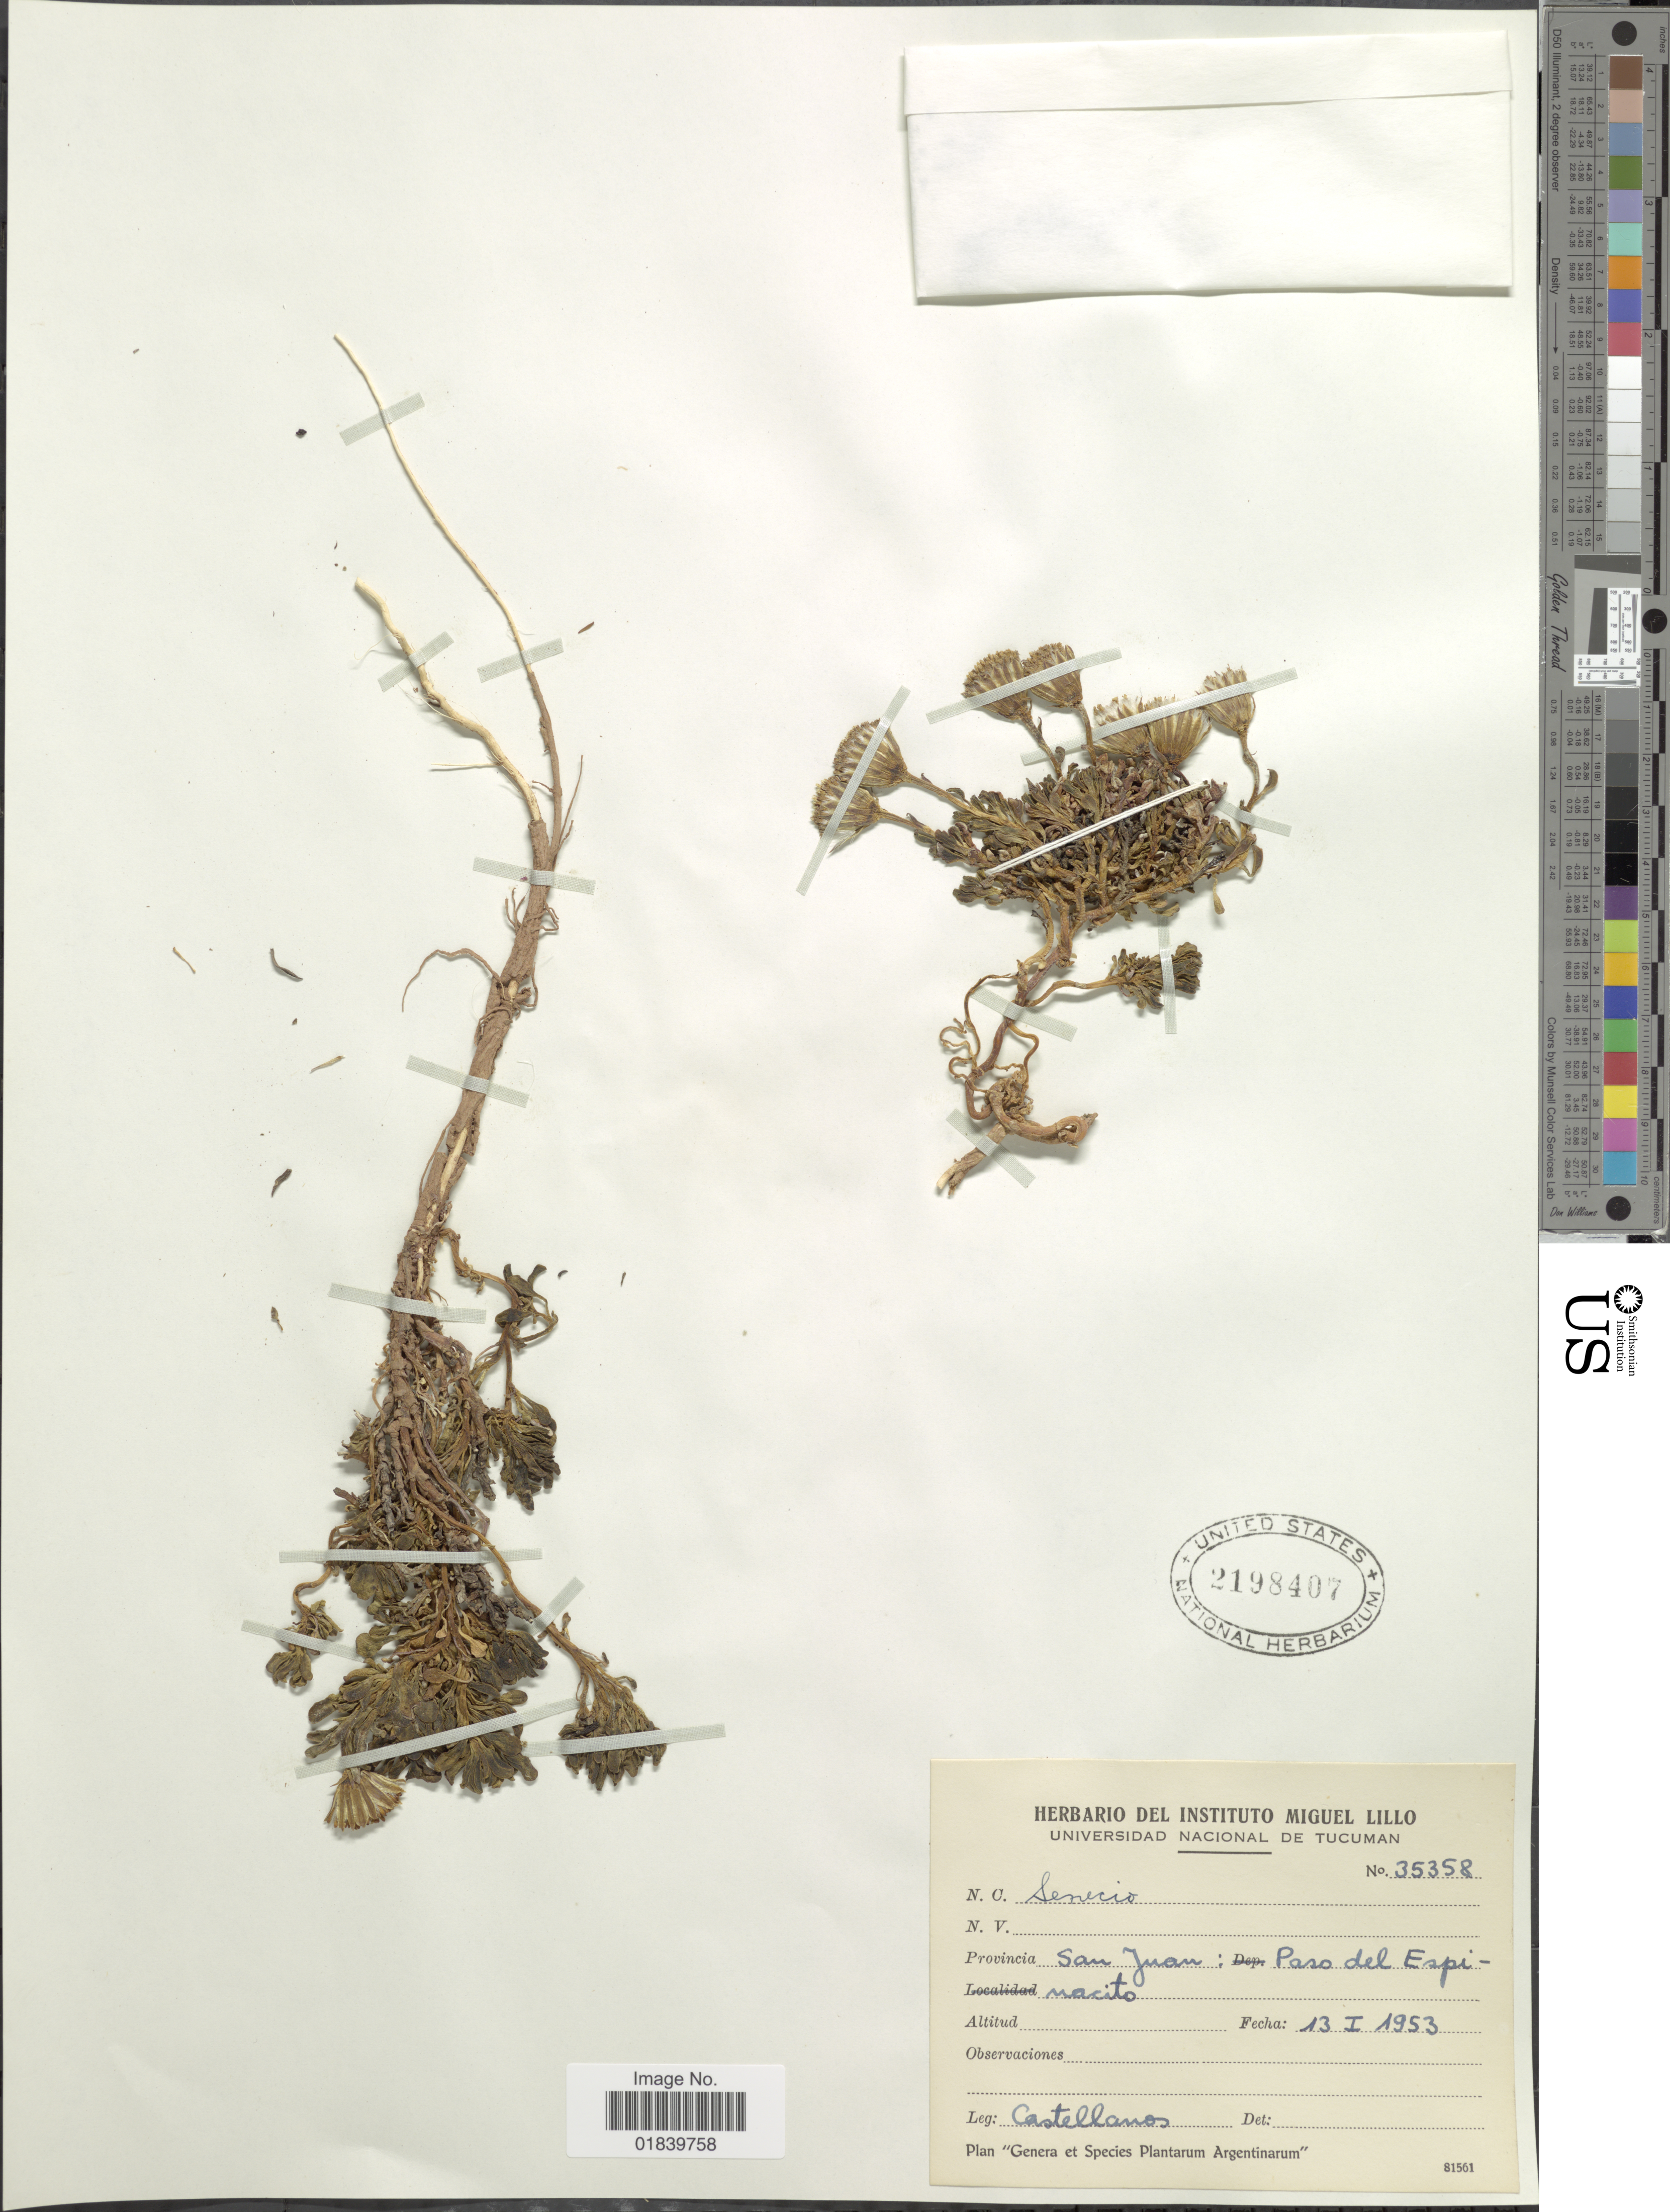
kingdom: Plantae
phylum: Tracheophyta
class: Magnoliopsida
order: Asterales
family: Asteraceae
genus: Senecio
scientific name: Senecio algens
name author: Wedd.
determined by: Salomon, Luciana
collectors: A. Castellanos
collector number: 35358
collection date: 1953-01-13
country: Argentina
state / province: San Juan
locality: Provincia San Juan: Paso del Espinacito.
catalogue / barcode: US 2198407